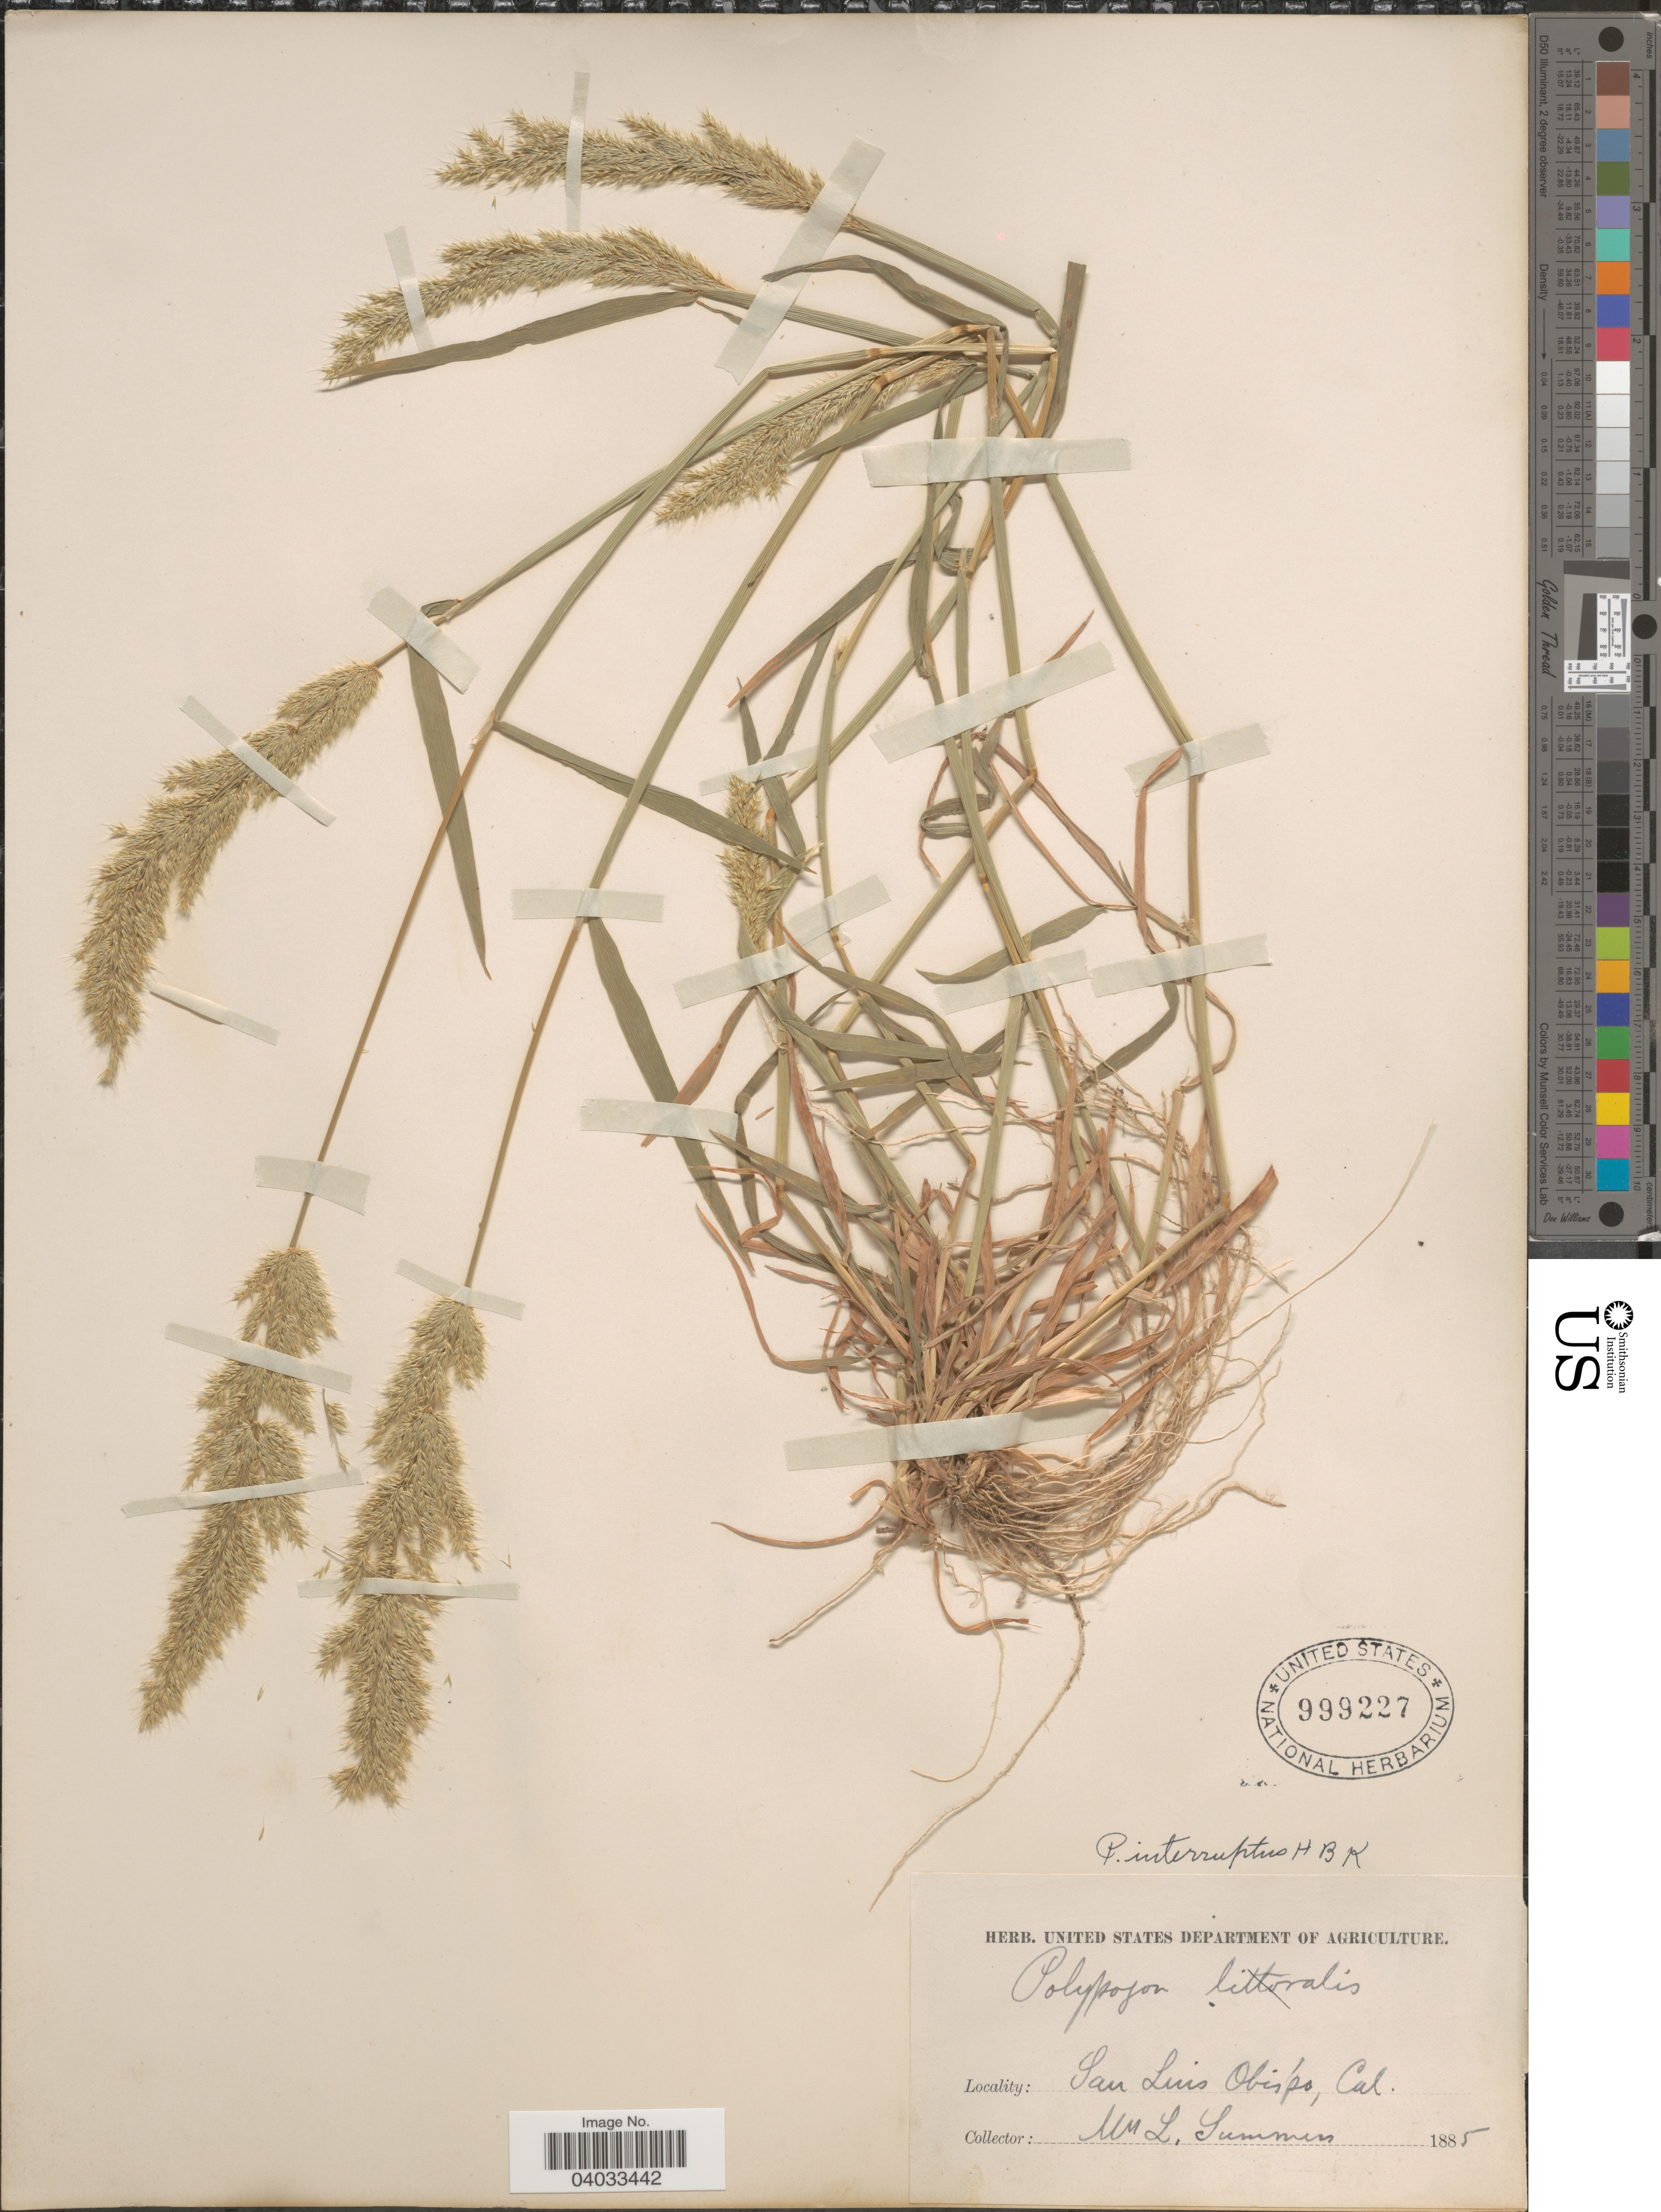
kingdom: Plantae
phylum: Tracheophyta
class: Liliopsida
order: Poales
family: Poaceae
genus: Polypogon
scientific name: Polypogon interruptus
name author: Kunth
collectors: L. Summers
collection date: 1885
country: United States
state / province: California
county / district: San Luis Obispo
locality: San Luis Obispo.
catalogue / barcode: US 999227